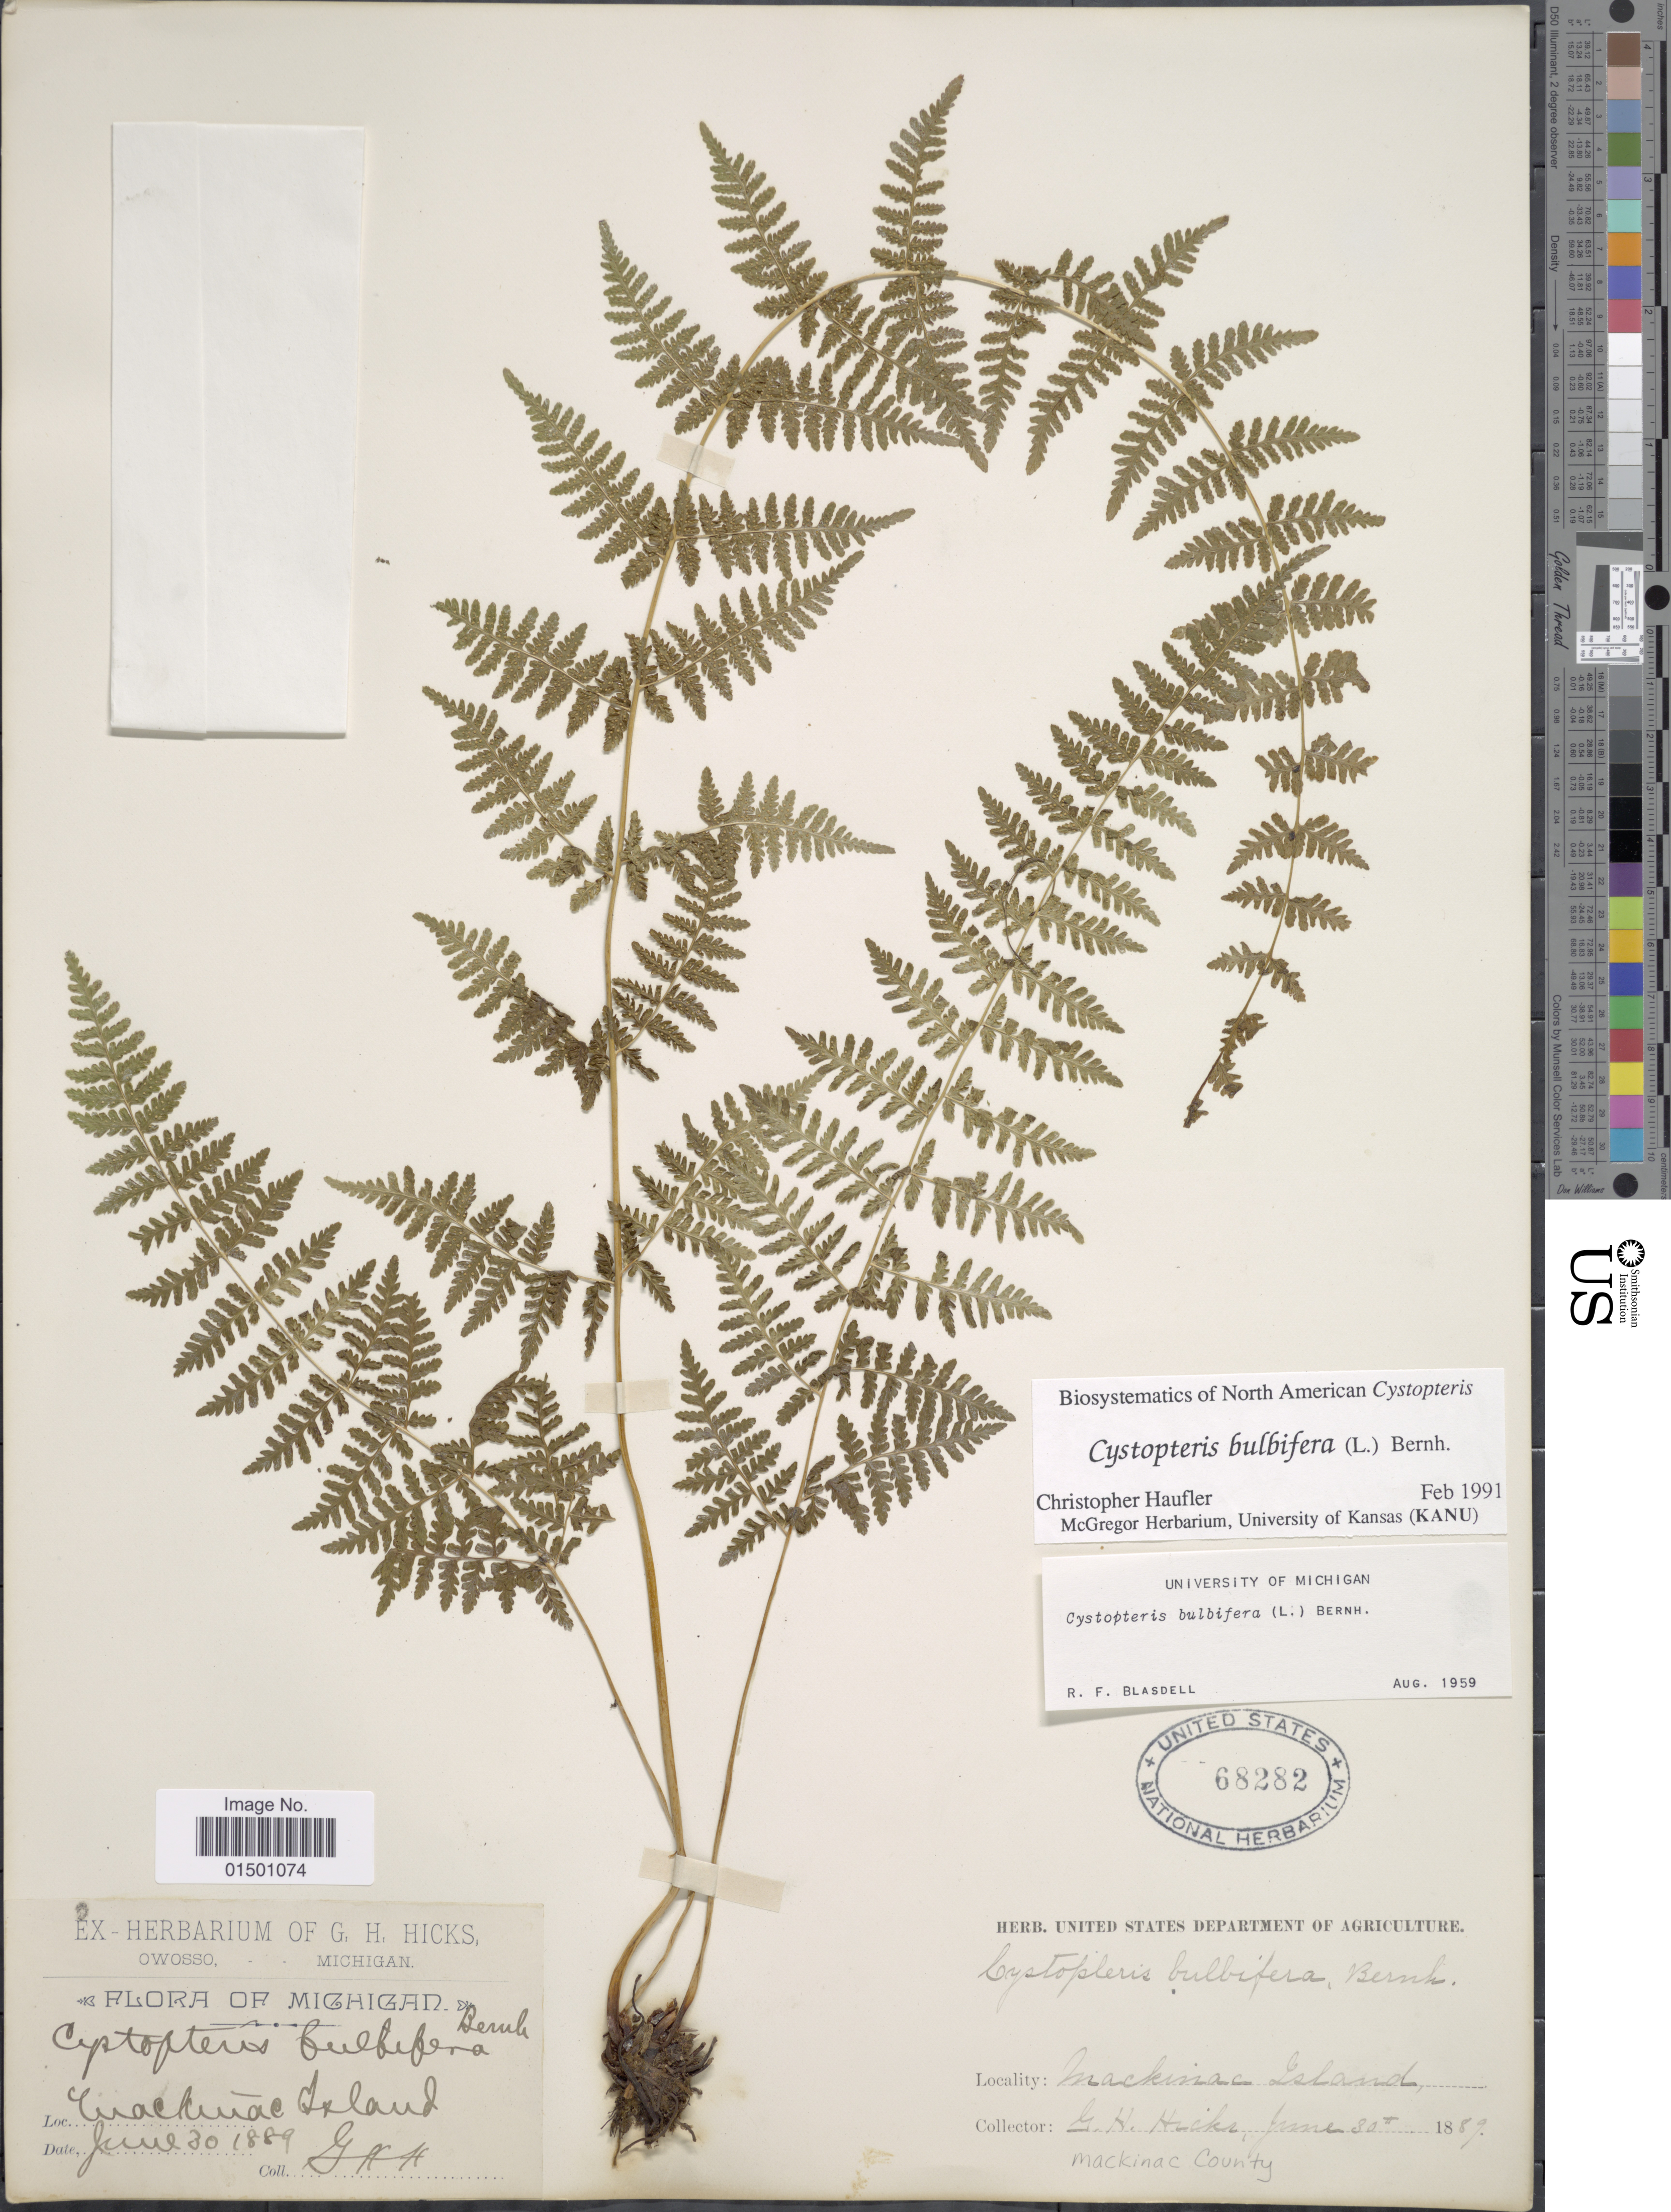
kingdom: Plantae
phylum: Tracheophyta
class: Polypodiopsida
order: Polypodiales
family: Cystopteridaceae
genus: Cystopteris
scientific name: Cystopteris bulbifera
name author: (L.) Bernh.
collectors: G. Hicks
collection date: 1889-06-30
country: United States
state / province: Michigan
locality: Mackinac Island, Mackinac County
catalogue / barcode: US 68282